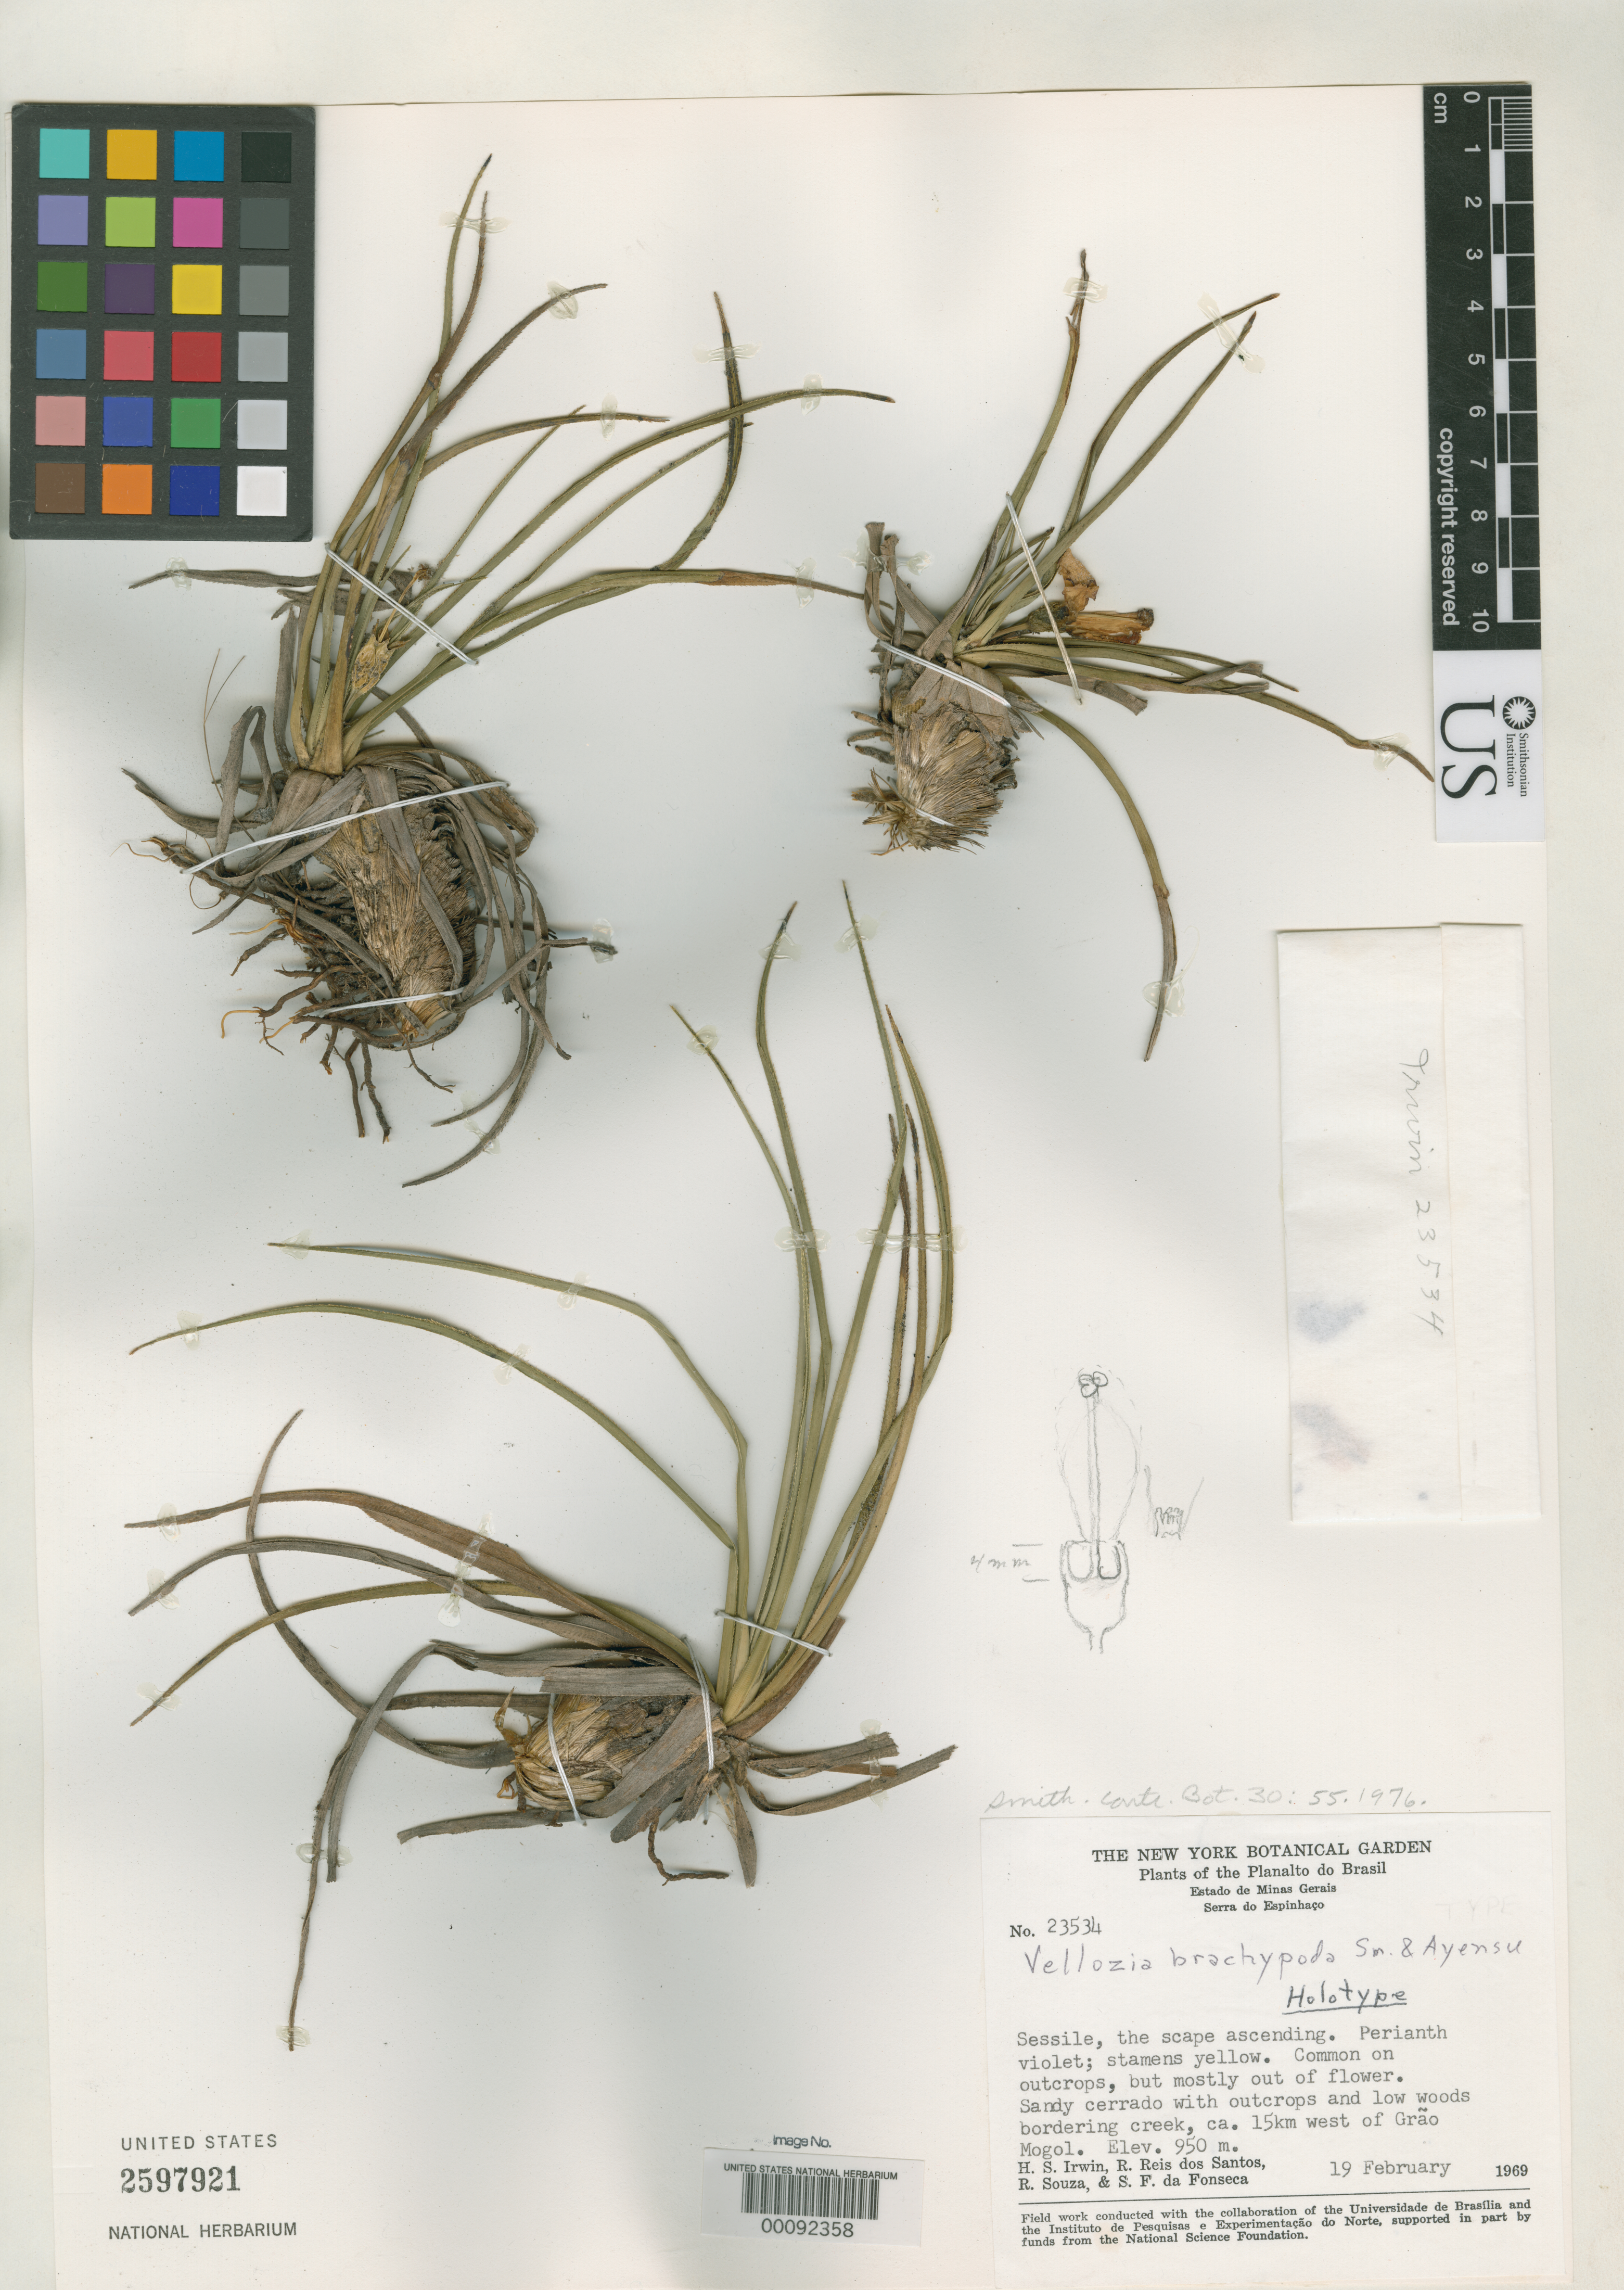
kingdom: Plantae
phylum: Tracheophyta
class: Liliopsida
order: Pandanales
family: Velloziaceae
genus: Vellozia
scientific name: Vellozia brachypoda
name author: L.B. Sm. & Ayensu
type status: Holotype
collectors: H. Irwin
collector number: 23534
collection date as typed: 19 Feb 1969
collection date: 1969-02-19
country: Brazil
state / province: Minas Gerais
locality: West of Grao Mogol.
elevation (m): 950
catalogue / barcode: US 2597921